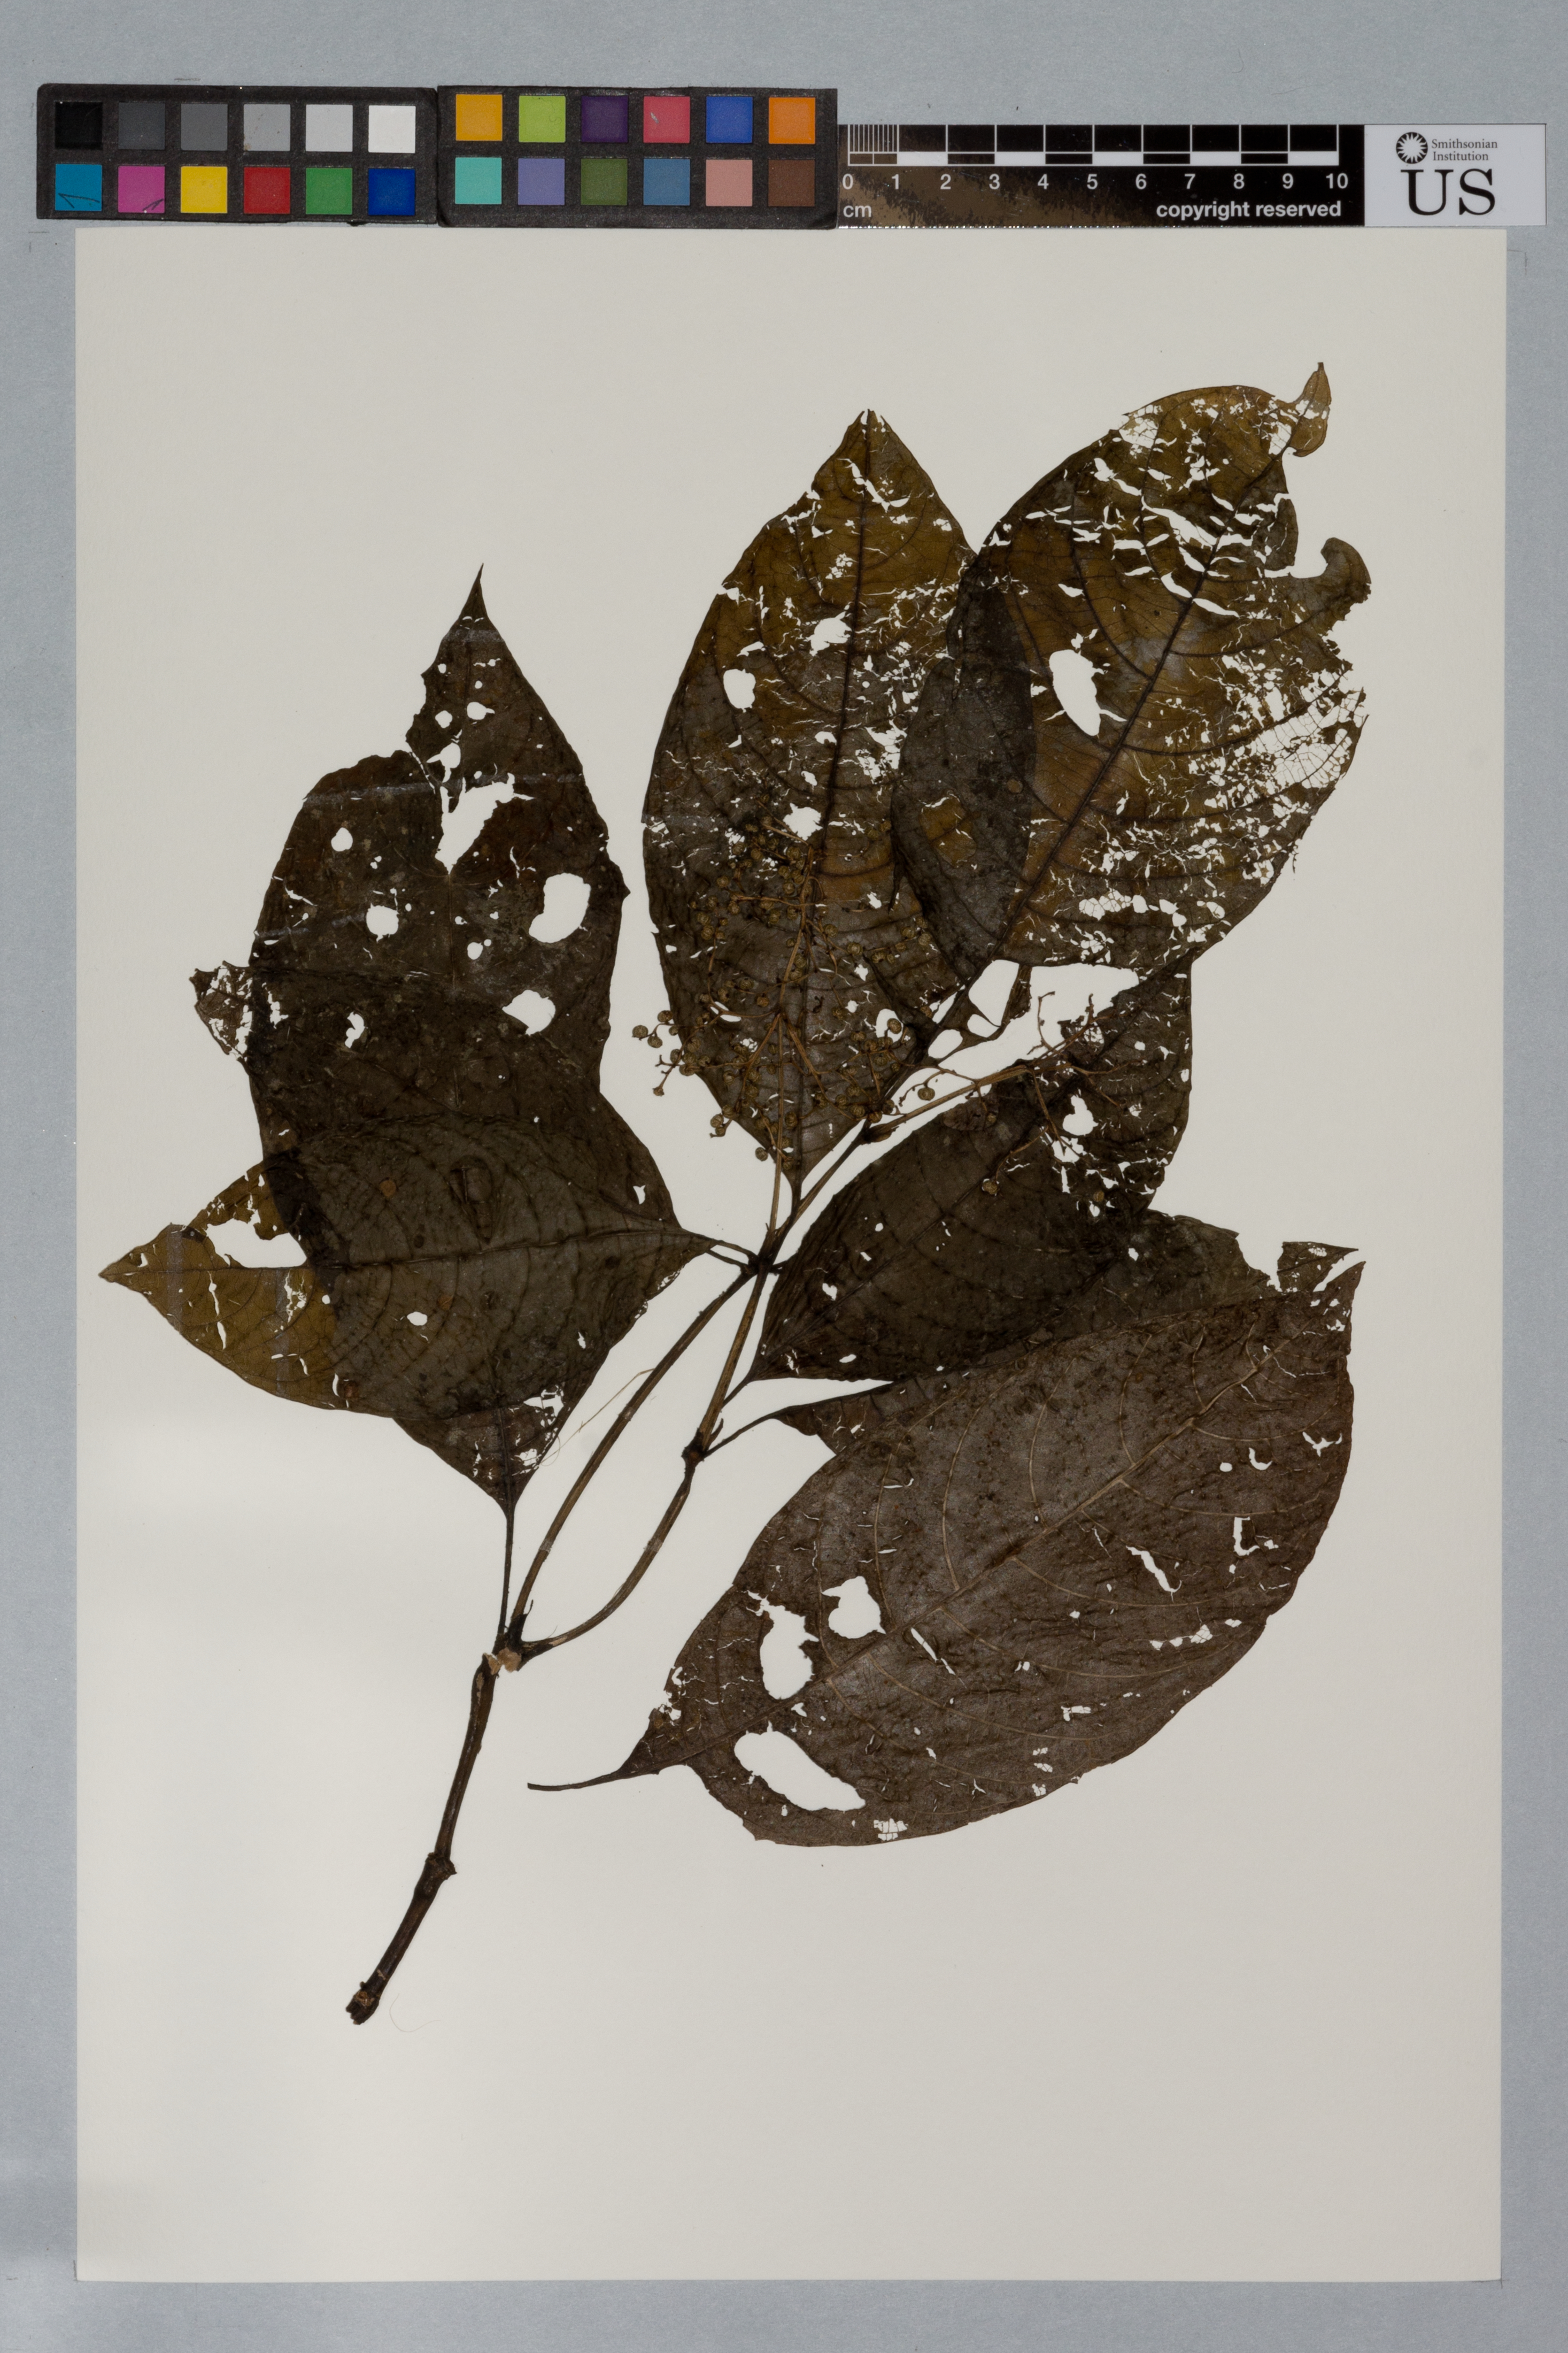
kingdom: Plantae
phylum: Tracheophyta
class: Magnoliopsida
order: Gentianales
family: Rubiaceae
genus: Psychotria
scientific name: Psychotria microbotrys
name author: Ruiz ex Standl.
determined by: Kirkbride, J. H.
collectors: J.-J. de Granville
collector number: T 1172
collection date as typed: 21-Jul-75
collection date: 1975-07-21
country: French Guiana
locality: Haut Oyapock, W of Trois Sauts; layon vers le Mont Saint Marcel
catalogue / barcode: US 2835122